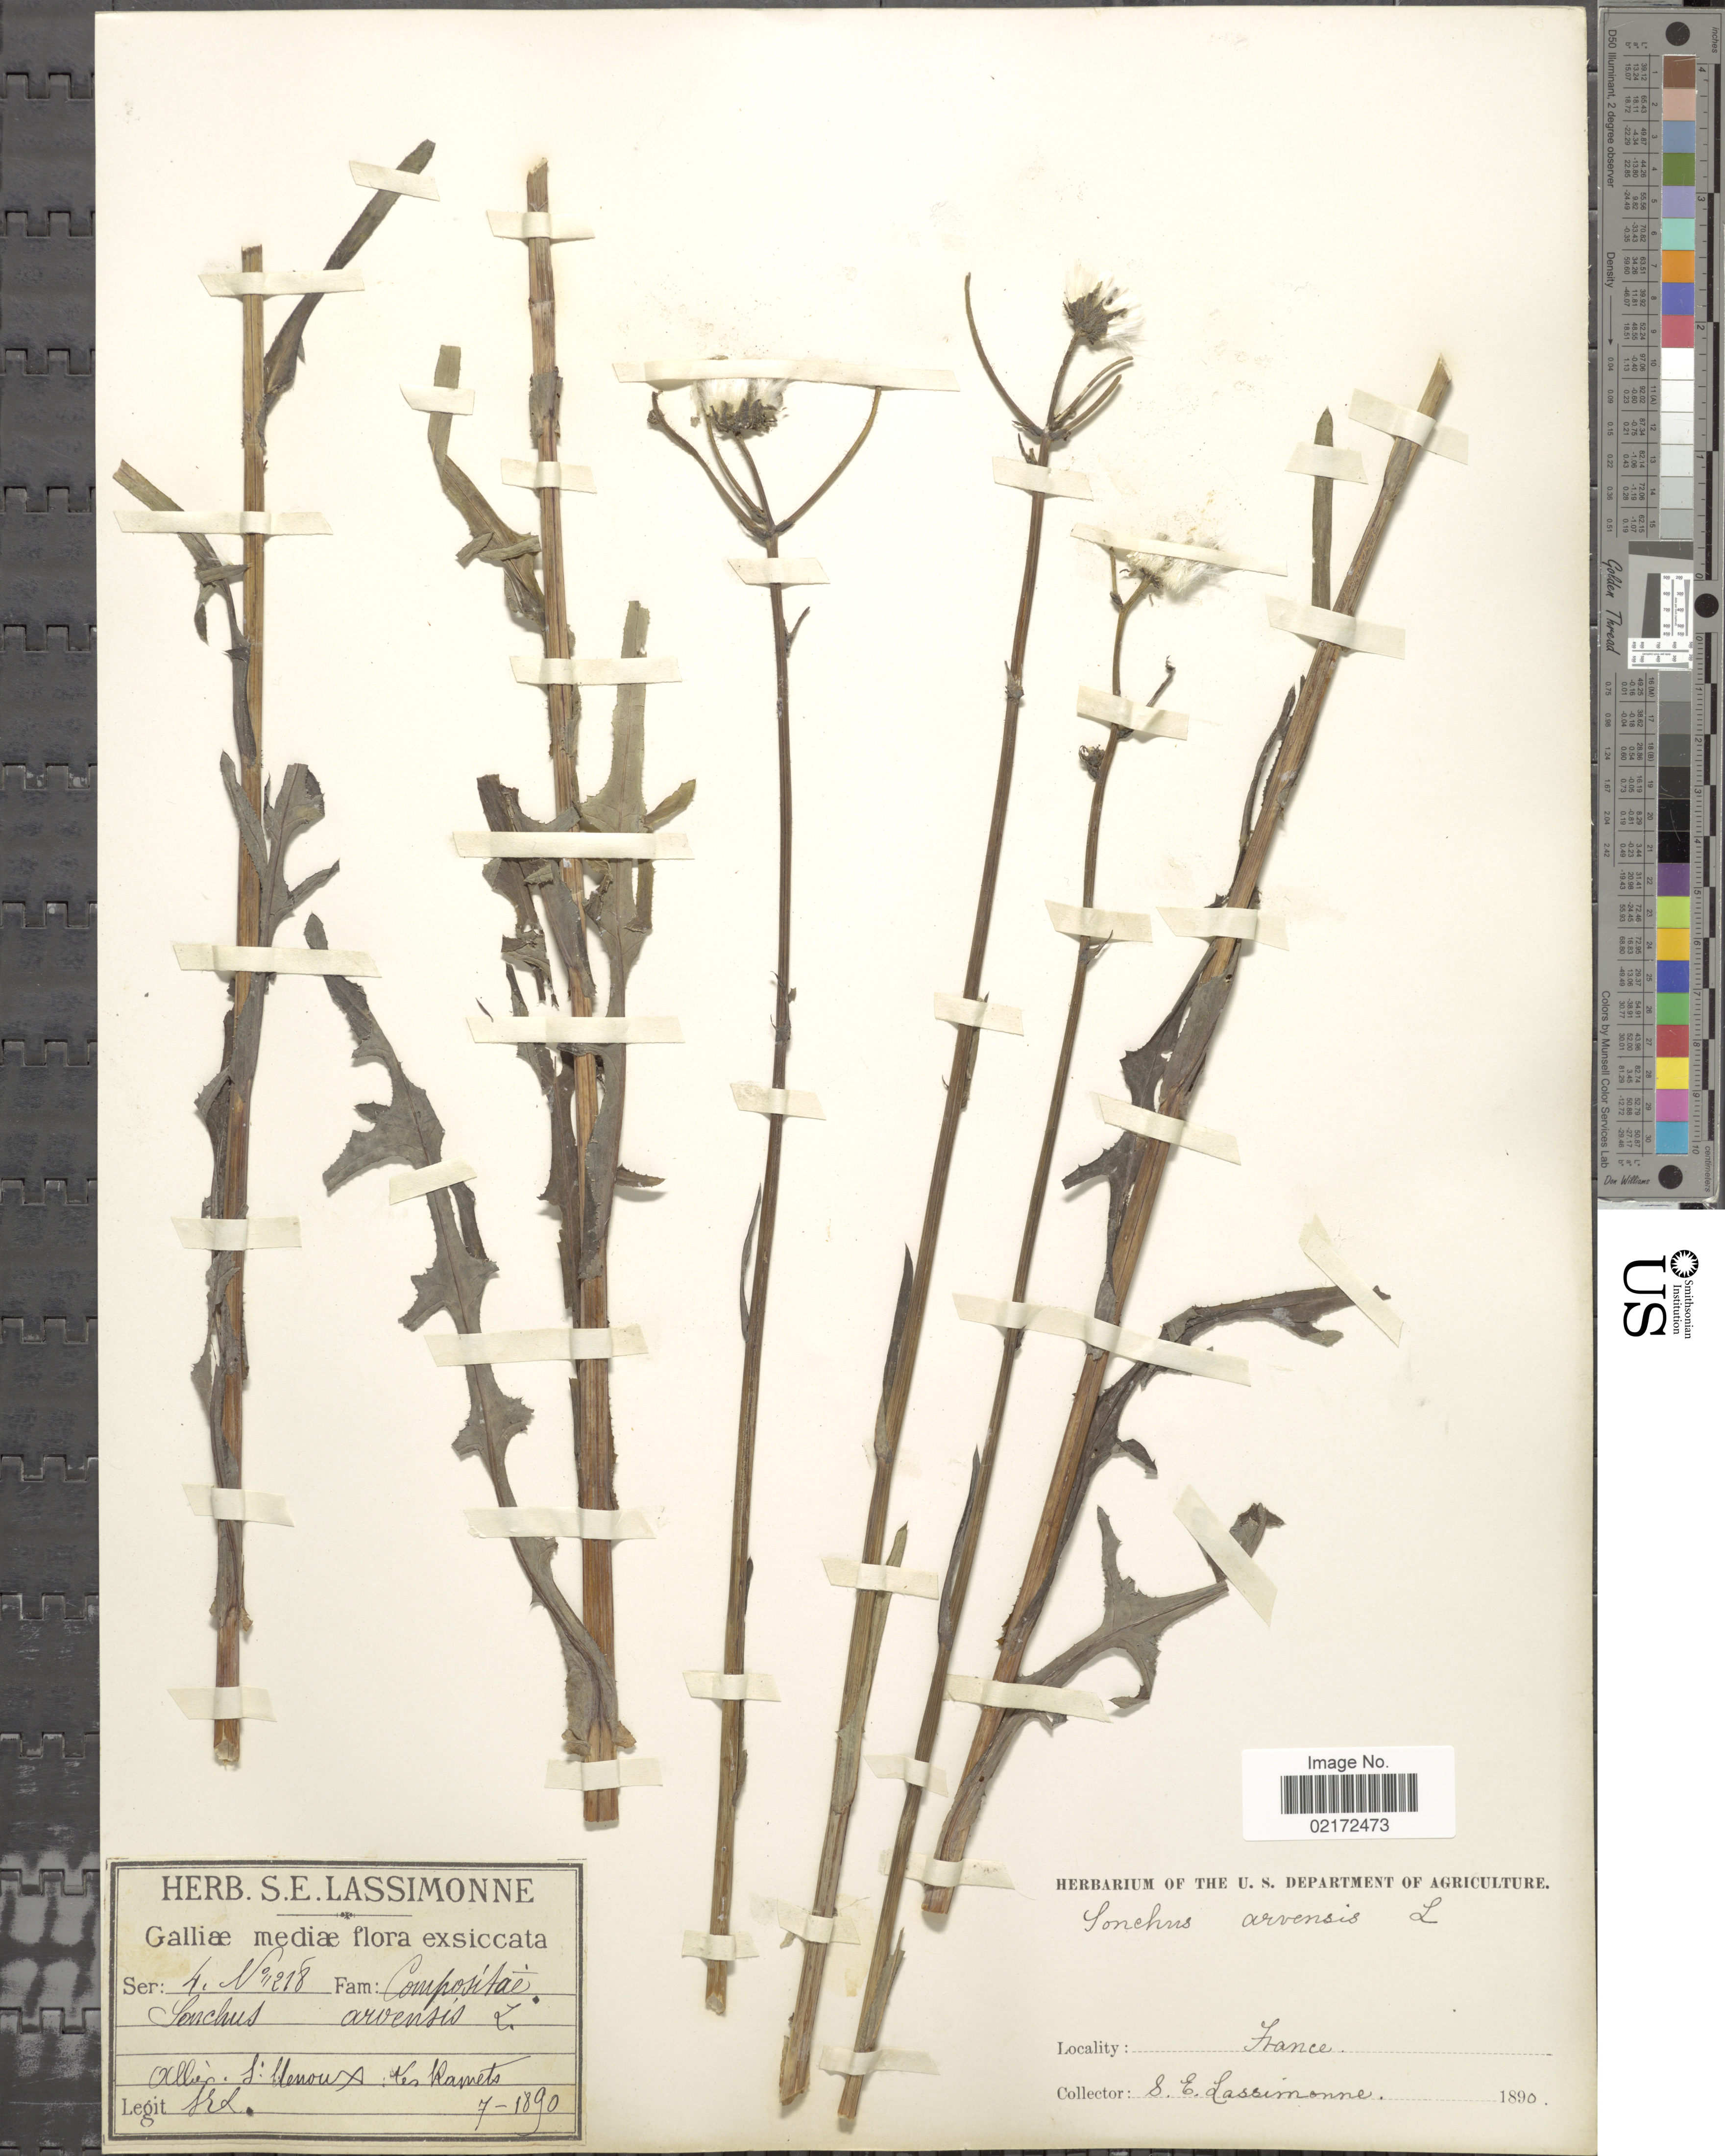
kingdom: Plantae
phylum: Tracheophyta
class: Magnoliopsida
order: Asterales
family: Asteraceae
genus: Sonchus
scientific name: Sonchus arvensis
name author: L.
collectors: S. Lassimonne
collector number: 218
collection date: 1890-07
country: France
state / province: Auvergne-Rhône-Alpes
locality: Allier - St. Menoux: Les Ramets